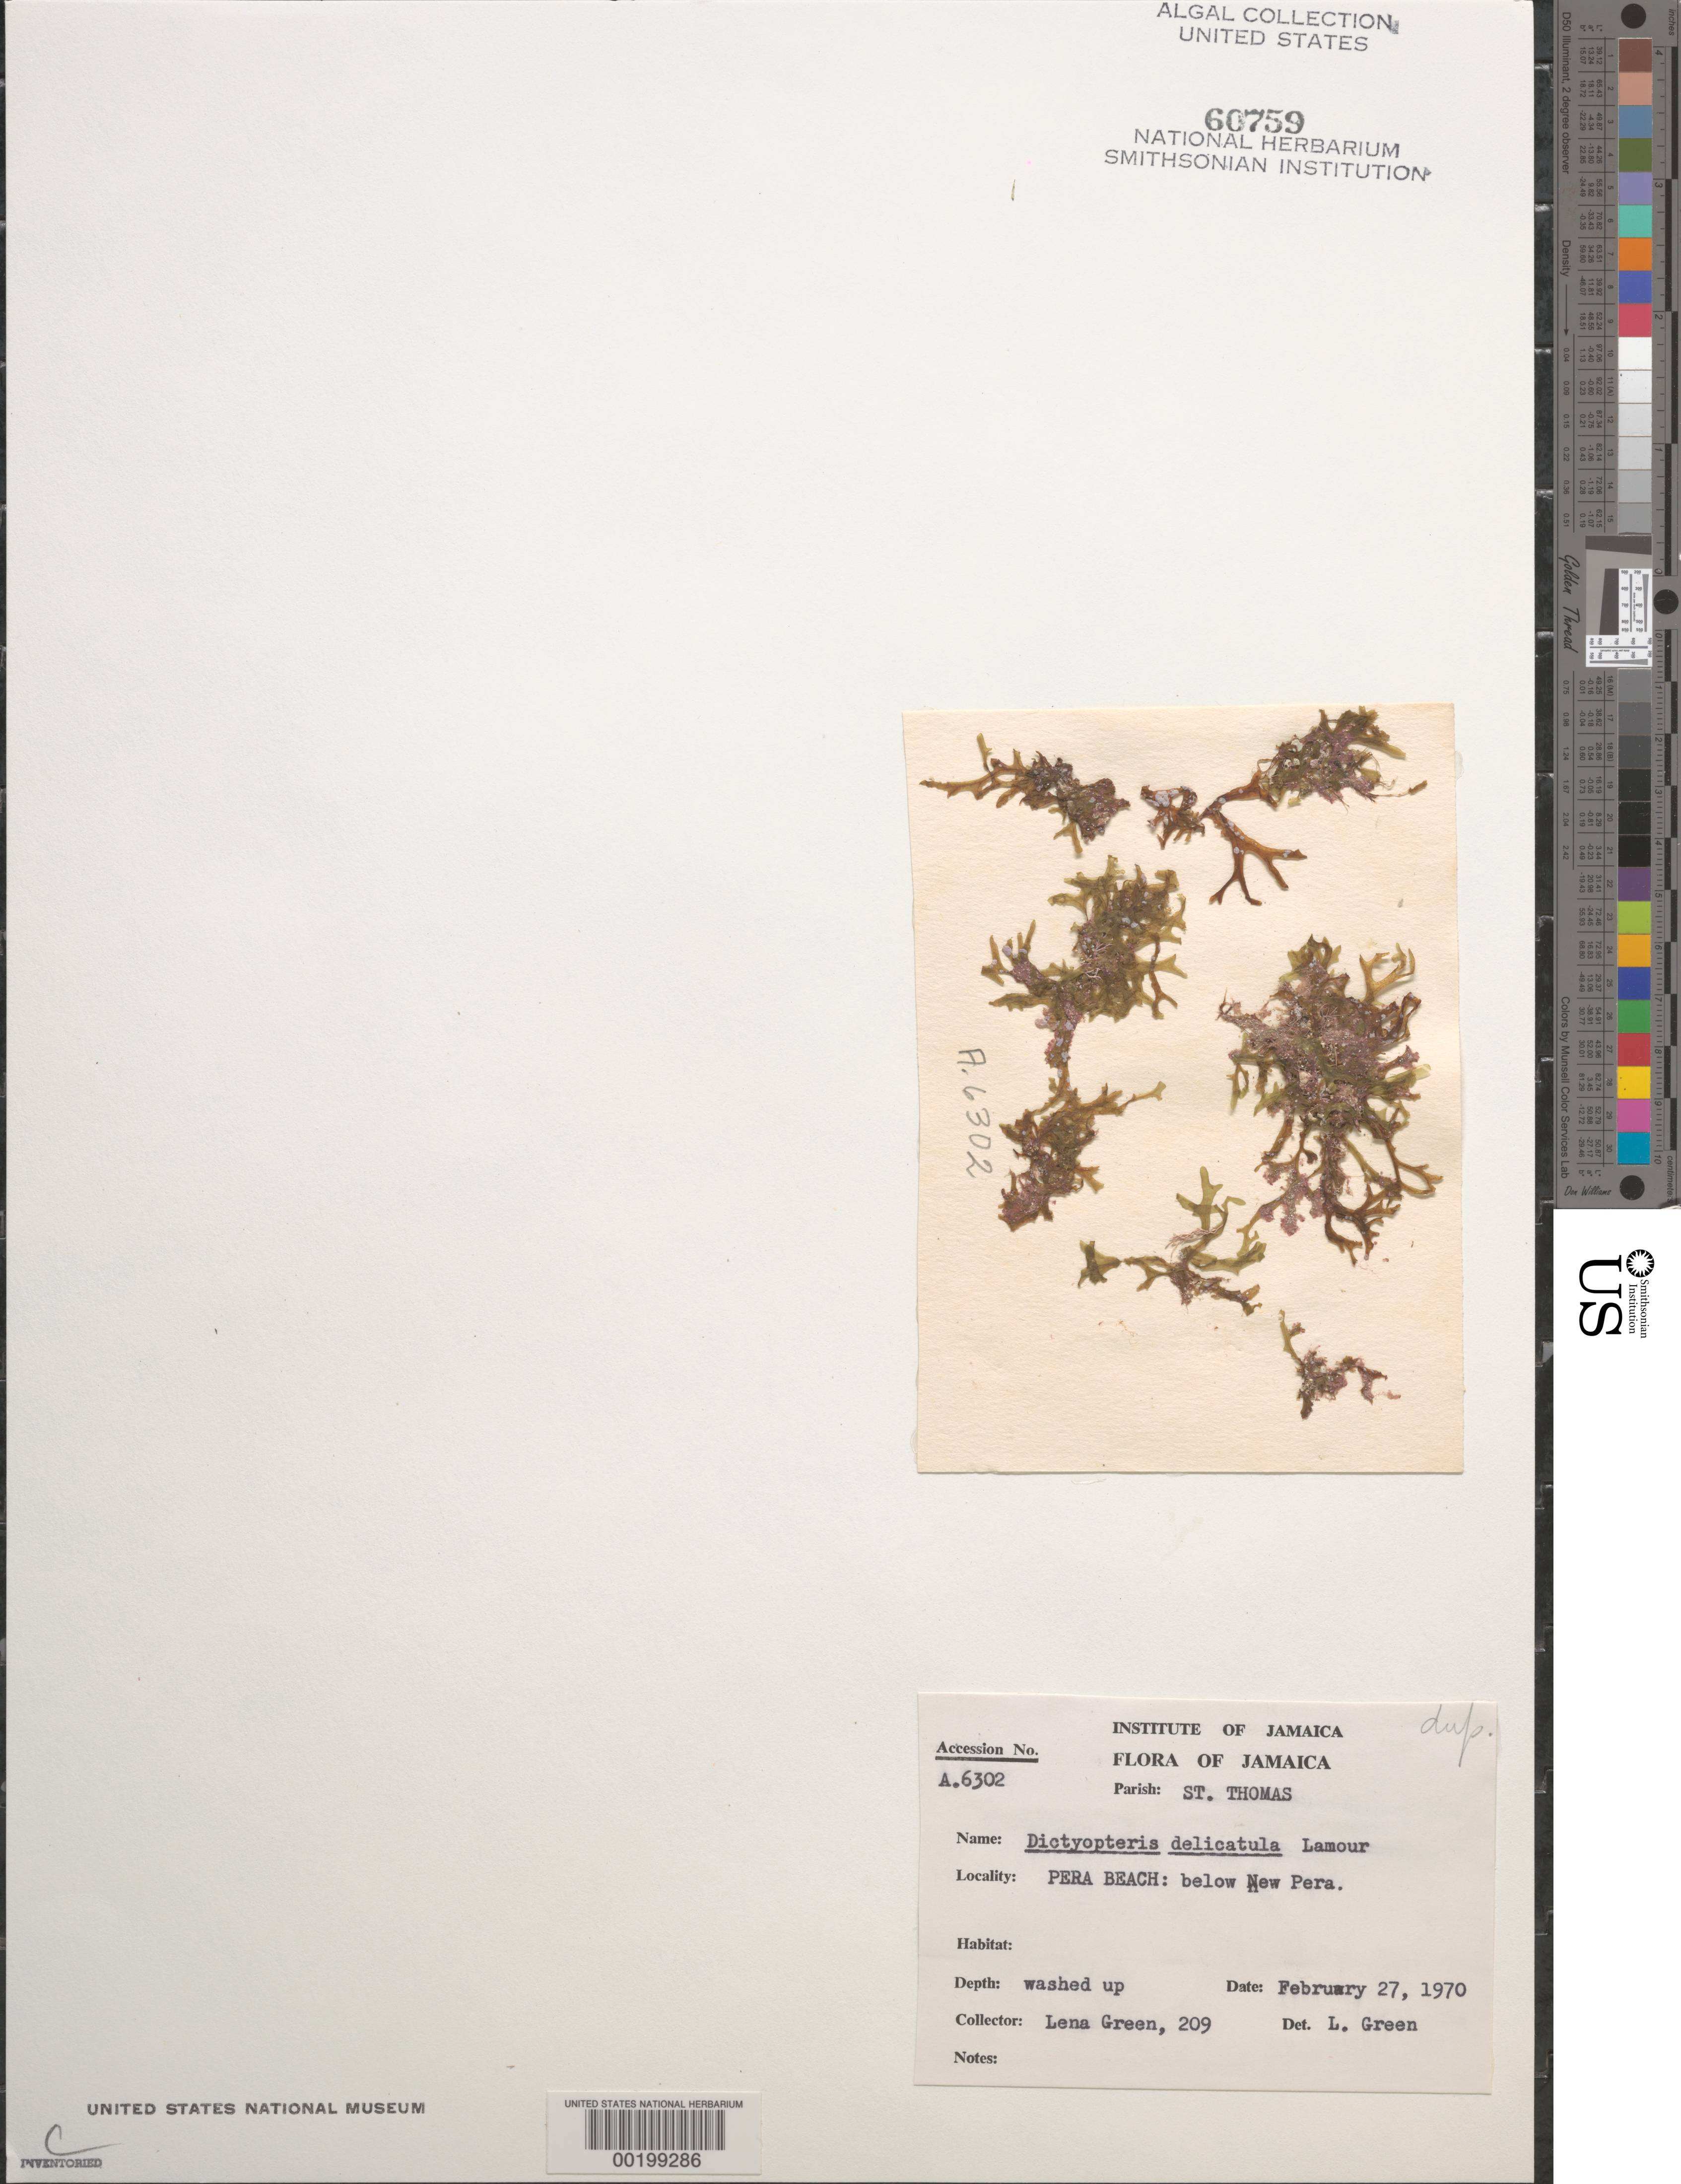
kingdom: Chromista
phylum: Ochrophyta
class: Phaeophyceae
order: Dictyotales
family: Dictyotaceae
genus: Dictyopteris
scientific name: Dictyopteris delicatula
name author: J.V.Lamouroux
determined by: Green, L.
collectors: L. Green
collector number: A.6302 & GREEN 209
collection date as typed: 27 Feb 1970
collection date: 1970-02-27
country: Jamaica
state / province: Saint Thomas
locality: Pera beach below new pera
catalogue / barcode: US 60759